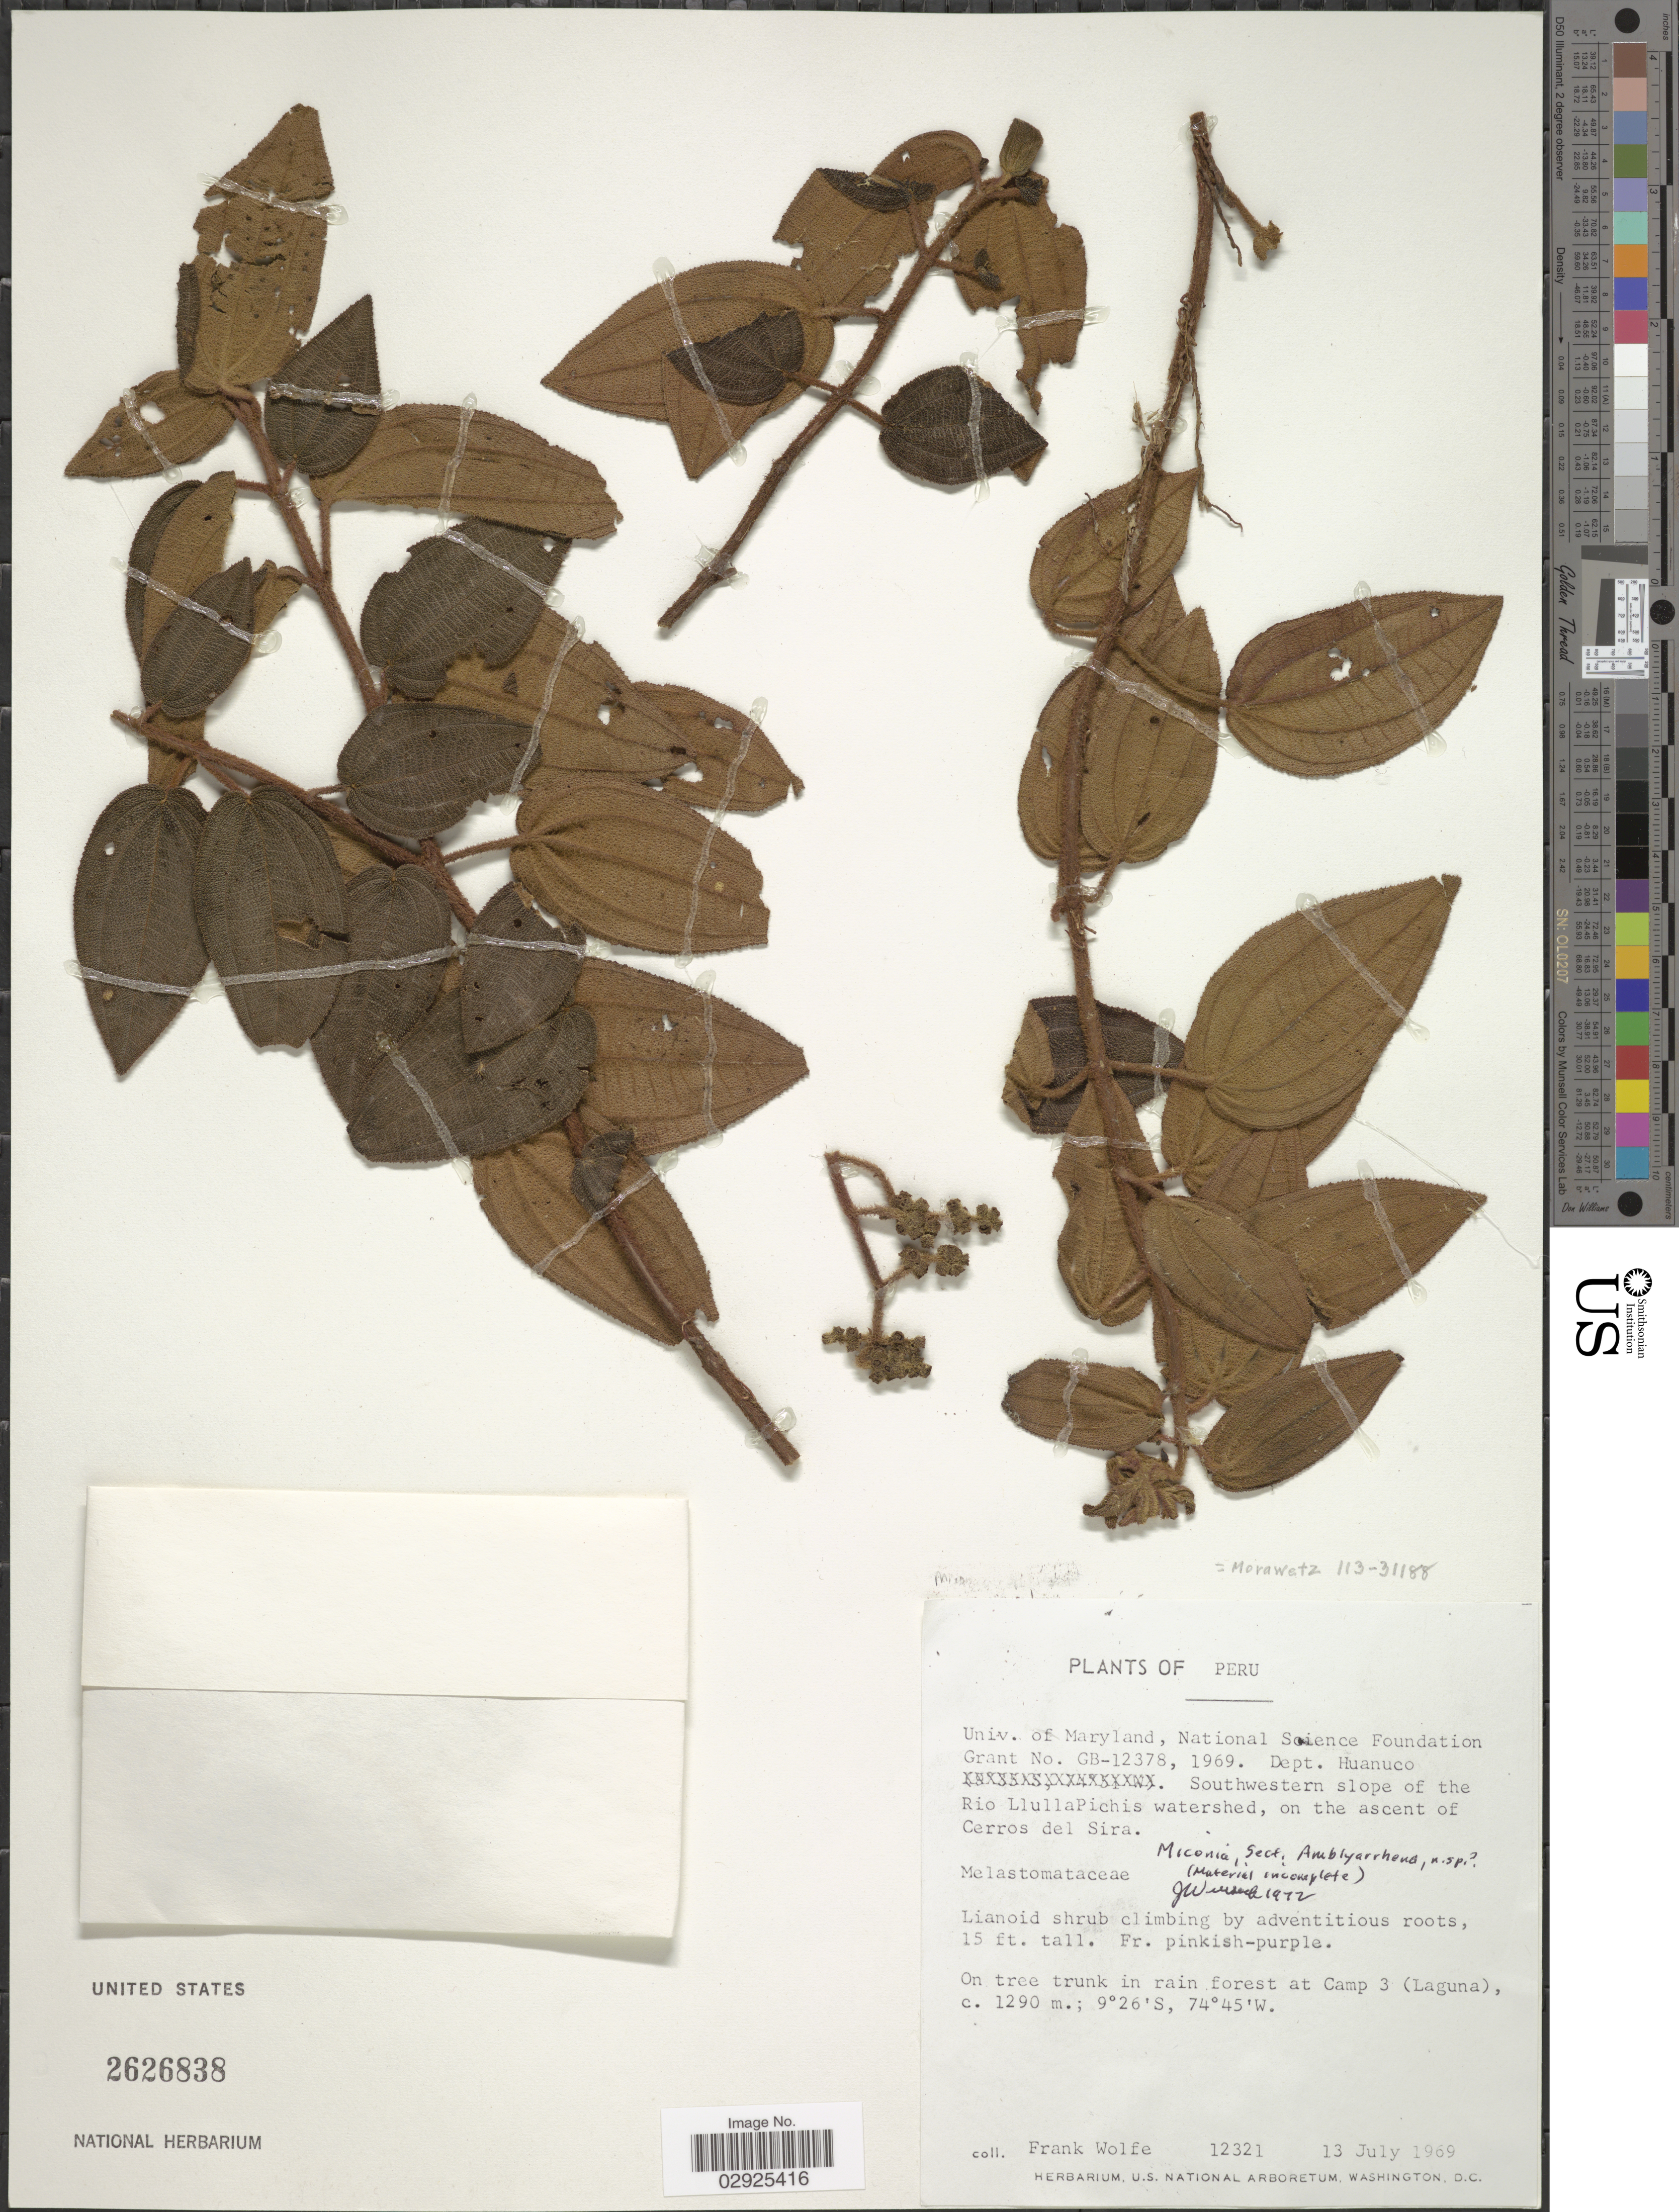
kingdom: Plantae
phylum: Tracheophyta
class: Magnoliopsida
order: Myrtales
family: Melastomataceae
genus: Miconia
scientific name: Miconia sp.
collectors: F. Wolfe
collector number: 12321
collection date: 1969-07-13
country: Peru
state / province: Huánuco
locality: Dept. Huanuco, Southwestern slopes of the Rio LlullaPichis watershed, on the ascent of Cerros del Sira, On tree trunk in rain forest at Camp 3(Laguna).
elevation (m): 1290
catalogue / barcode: US 2626838